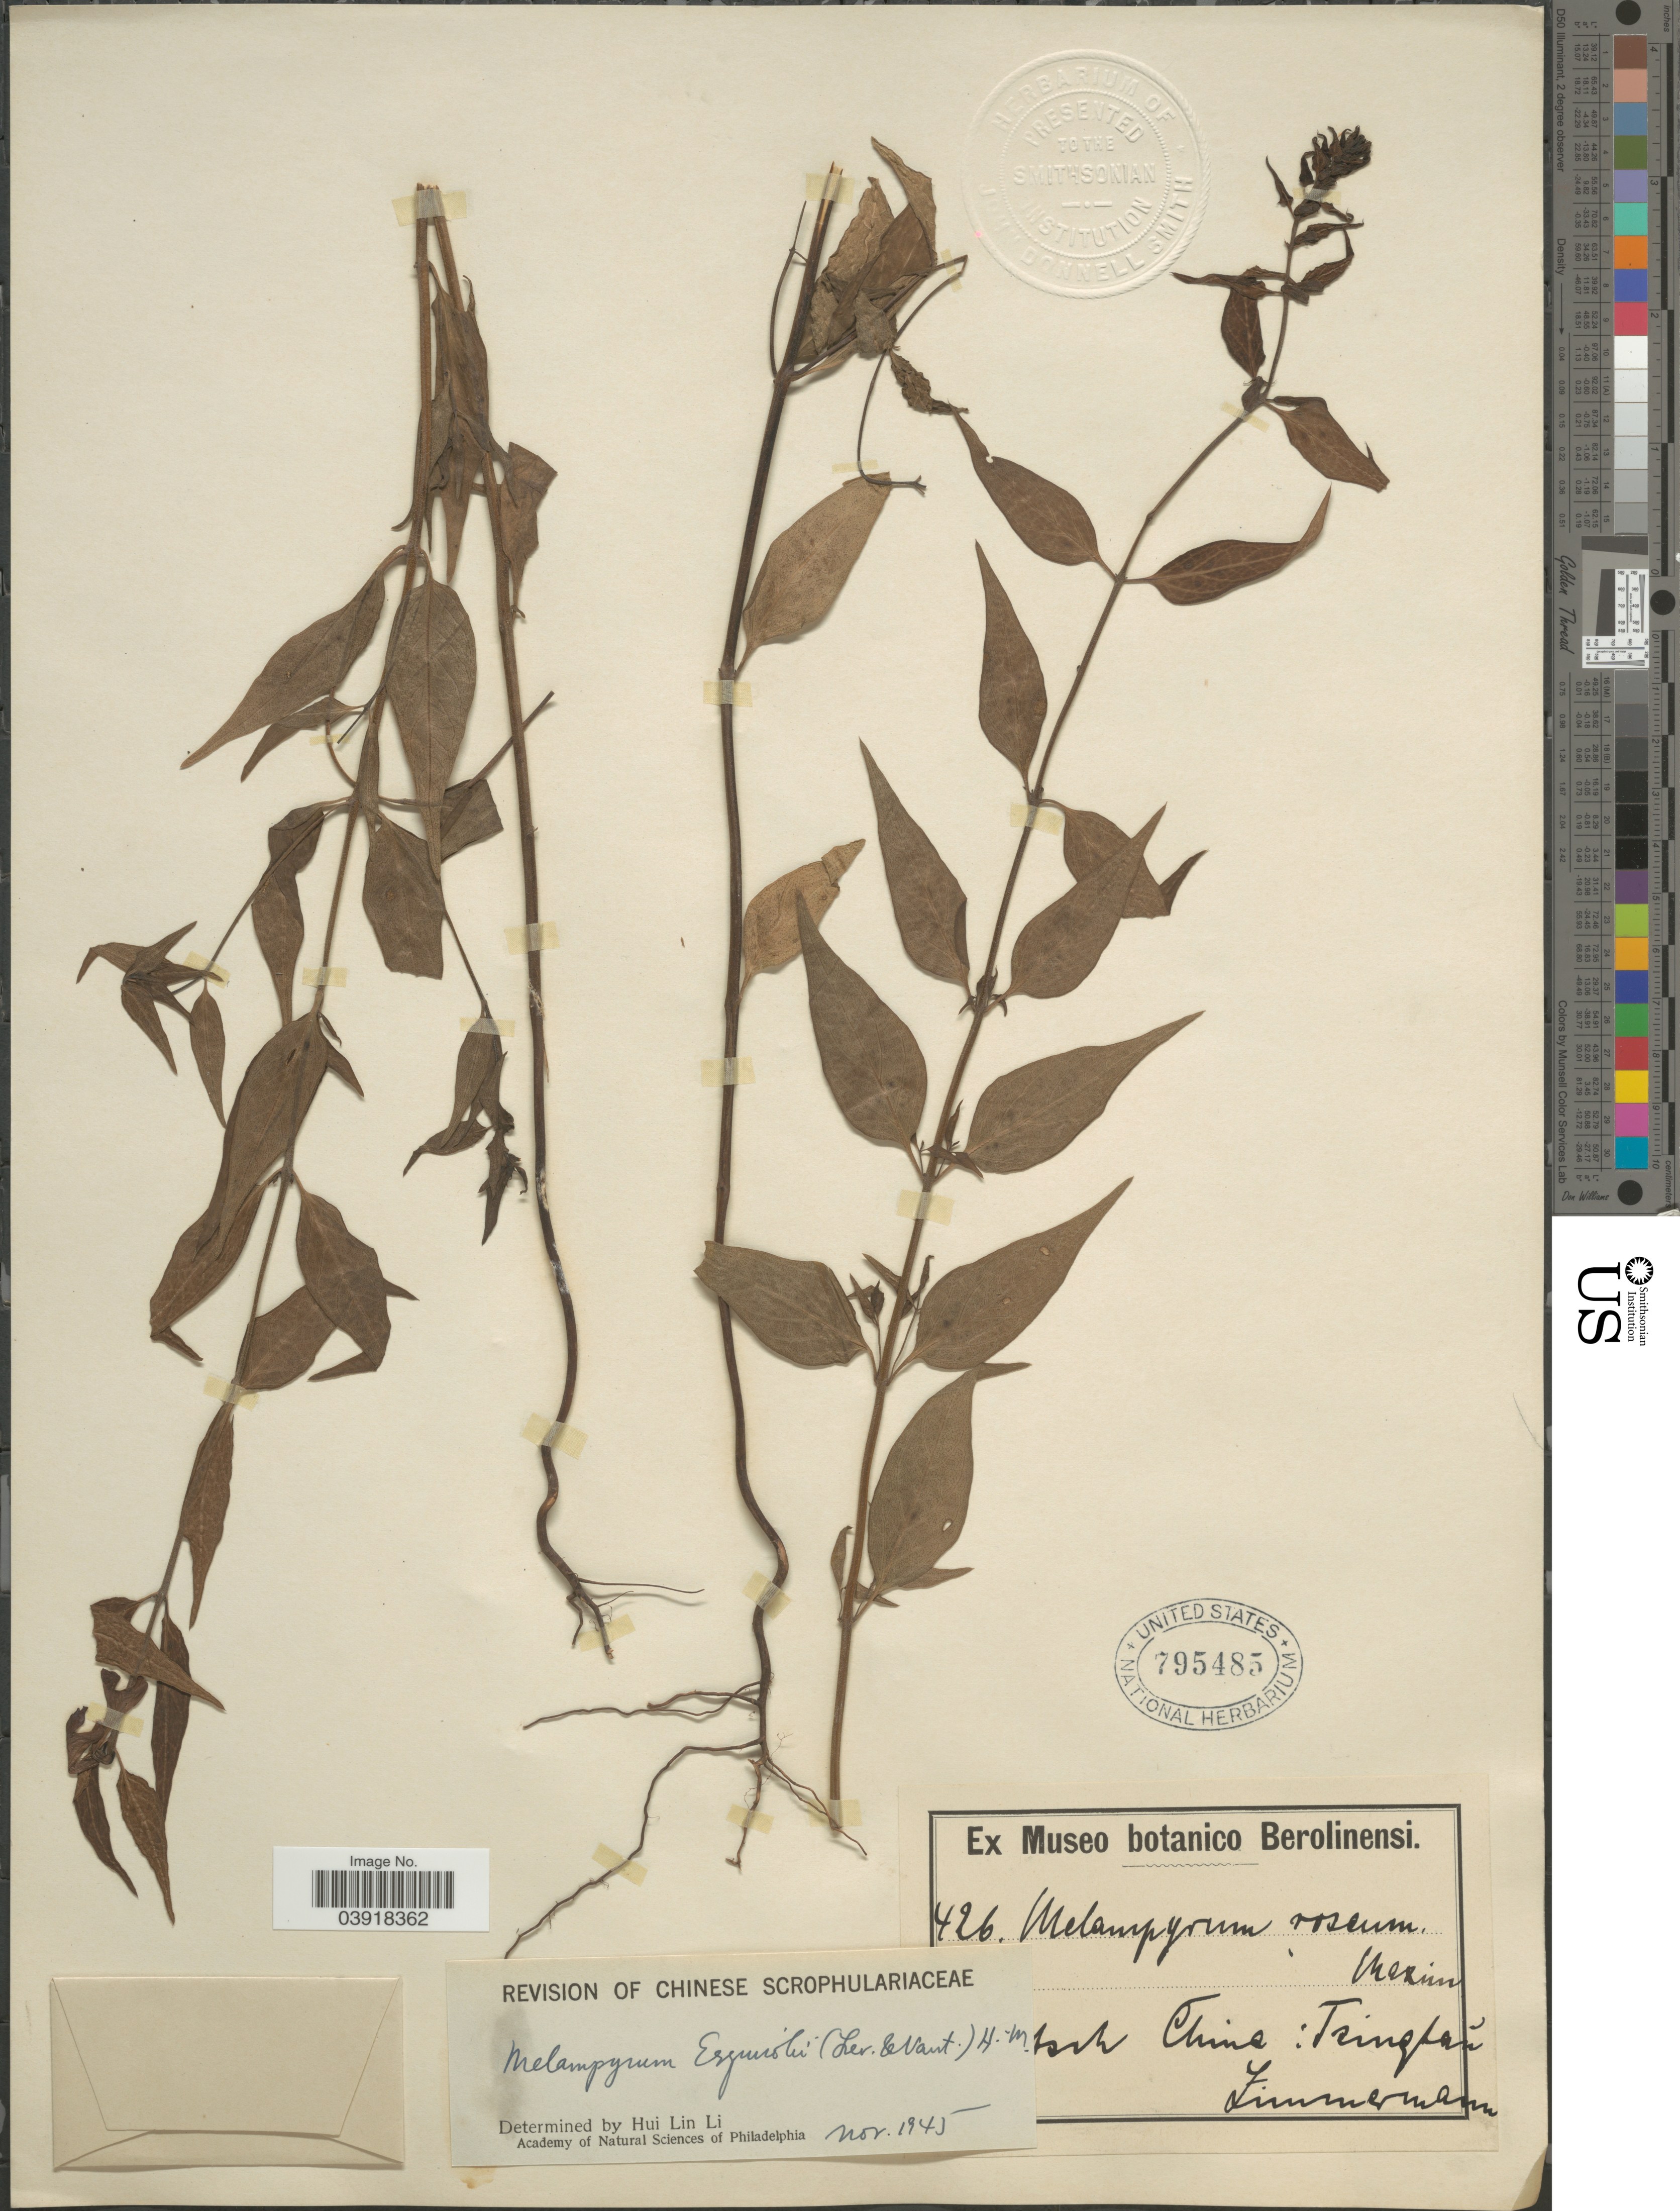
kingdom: Plantae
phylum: Tracheophyta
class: Magnoliopsida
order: Lamiales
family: Orobanchaceae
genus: Melampyrum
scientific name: Melampyrum esquirolii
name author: (H. Lév. & Vaniot) Hand.-Mazz.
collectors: -. Zimmermann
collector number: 426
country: China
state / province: Shandong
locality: Deutsch China: Tsingtao.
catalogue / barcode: US 795485